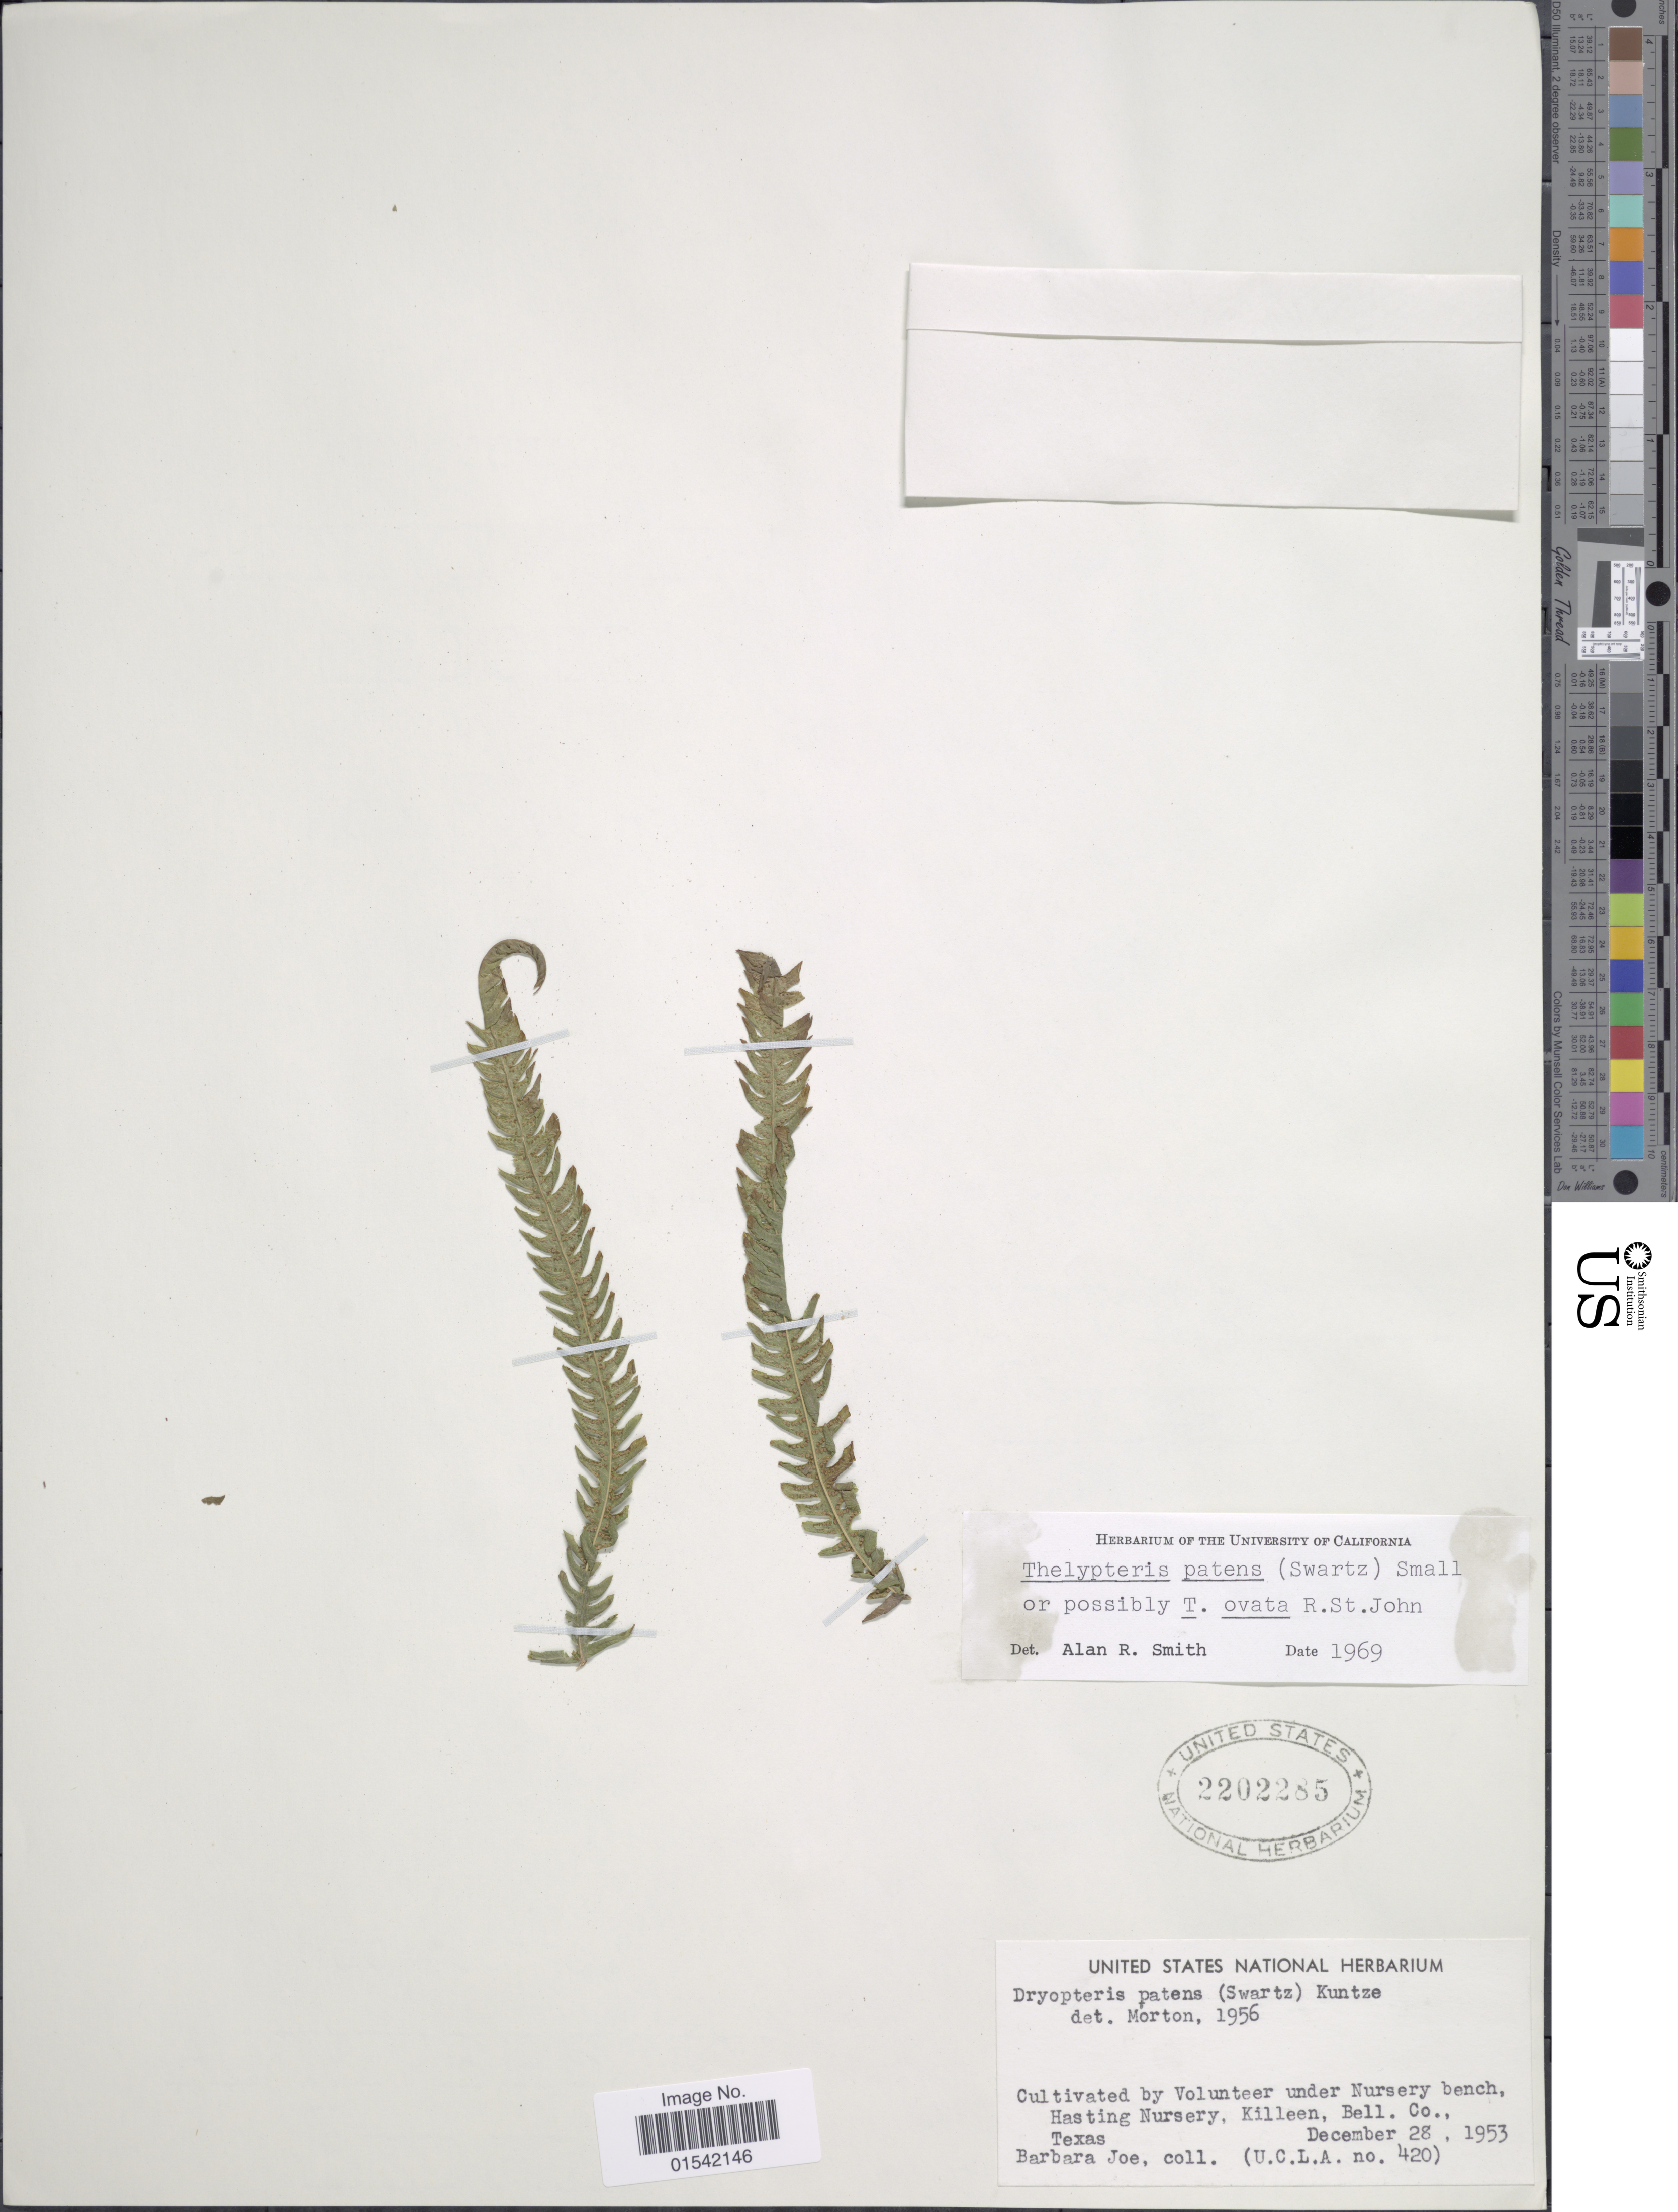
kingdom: Plantae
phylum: Tracheophyta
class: Polypodiopsida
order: Polypodiales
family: Thelypteridaceae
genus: Cyclosorus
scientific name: Cyclosorus arcuatus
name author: (Poir.) Alston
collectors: B. Joe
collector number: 420 ?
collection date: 1953-12-28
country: United States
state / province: Texas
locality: Cultivated by Volunteer under Nursery bench, Hasting Nursery, Killeen, Bell. Co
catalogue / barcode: US 2202285